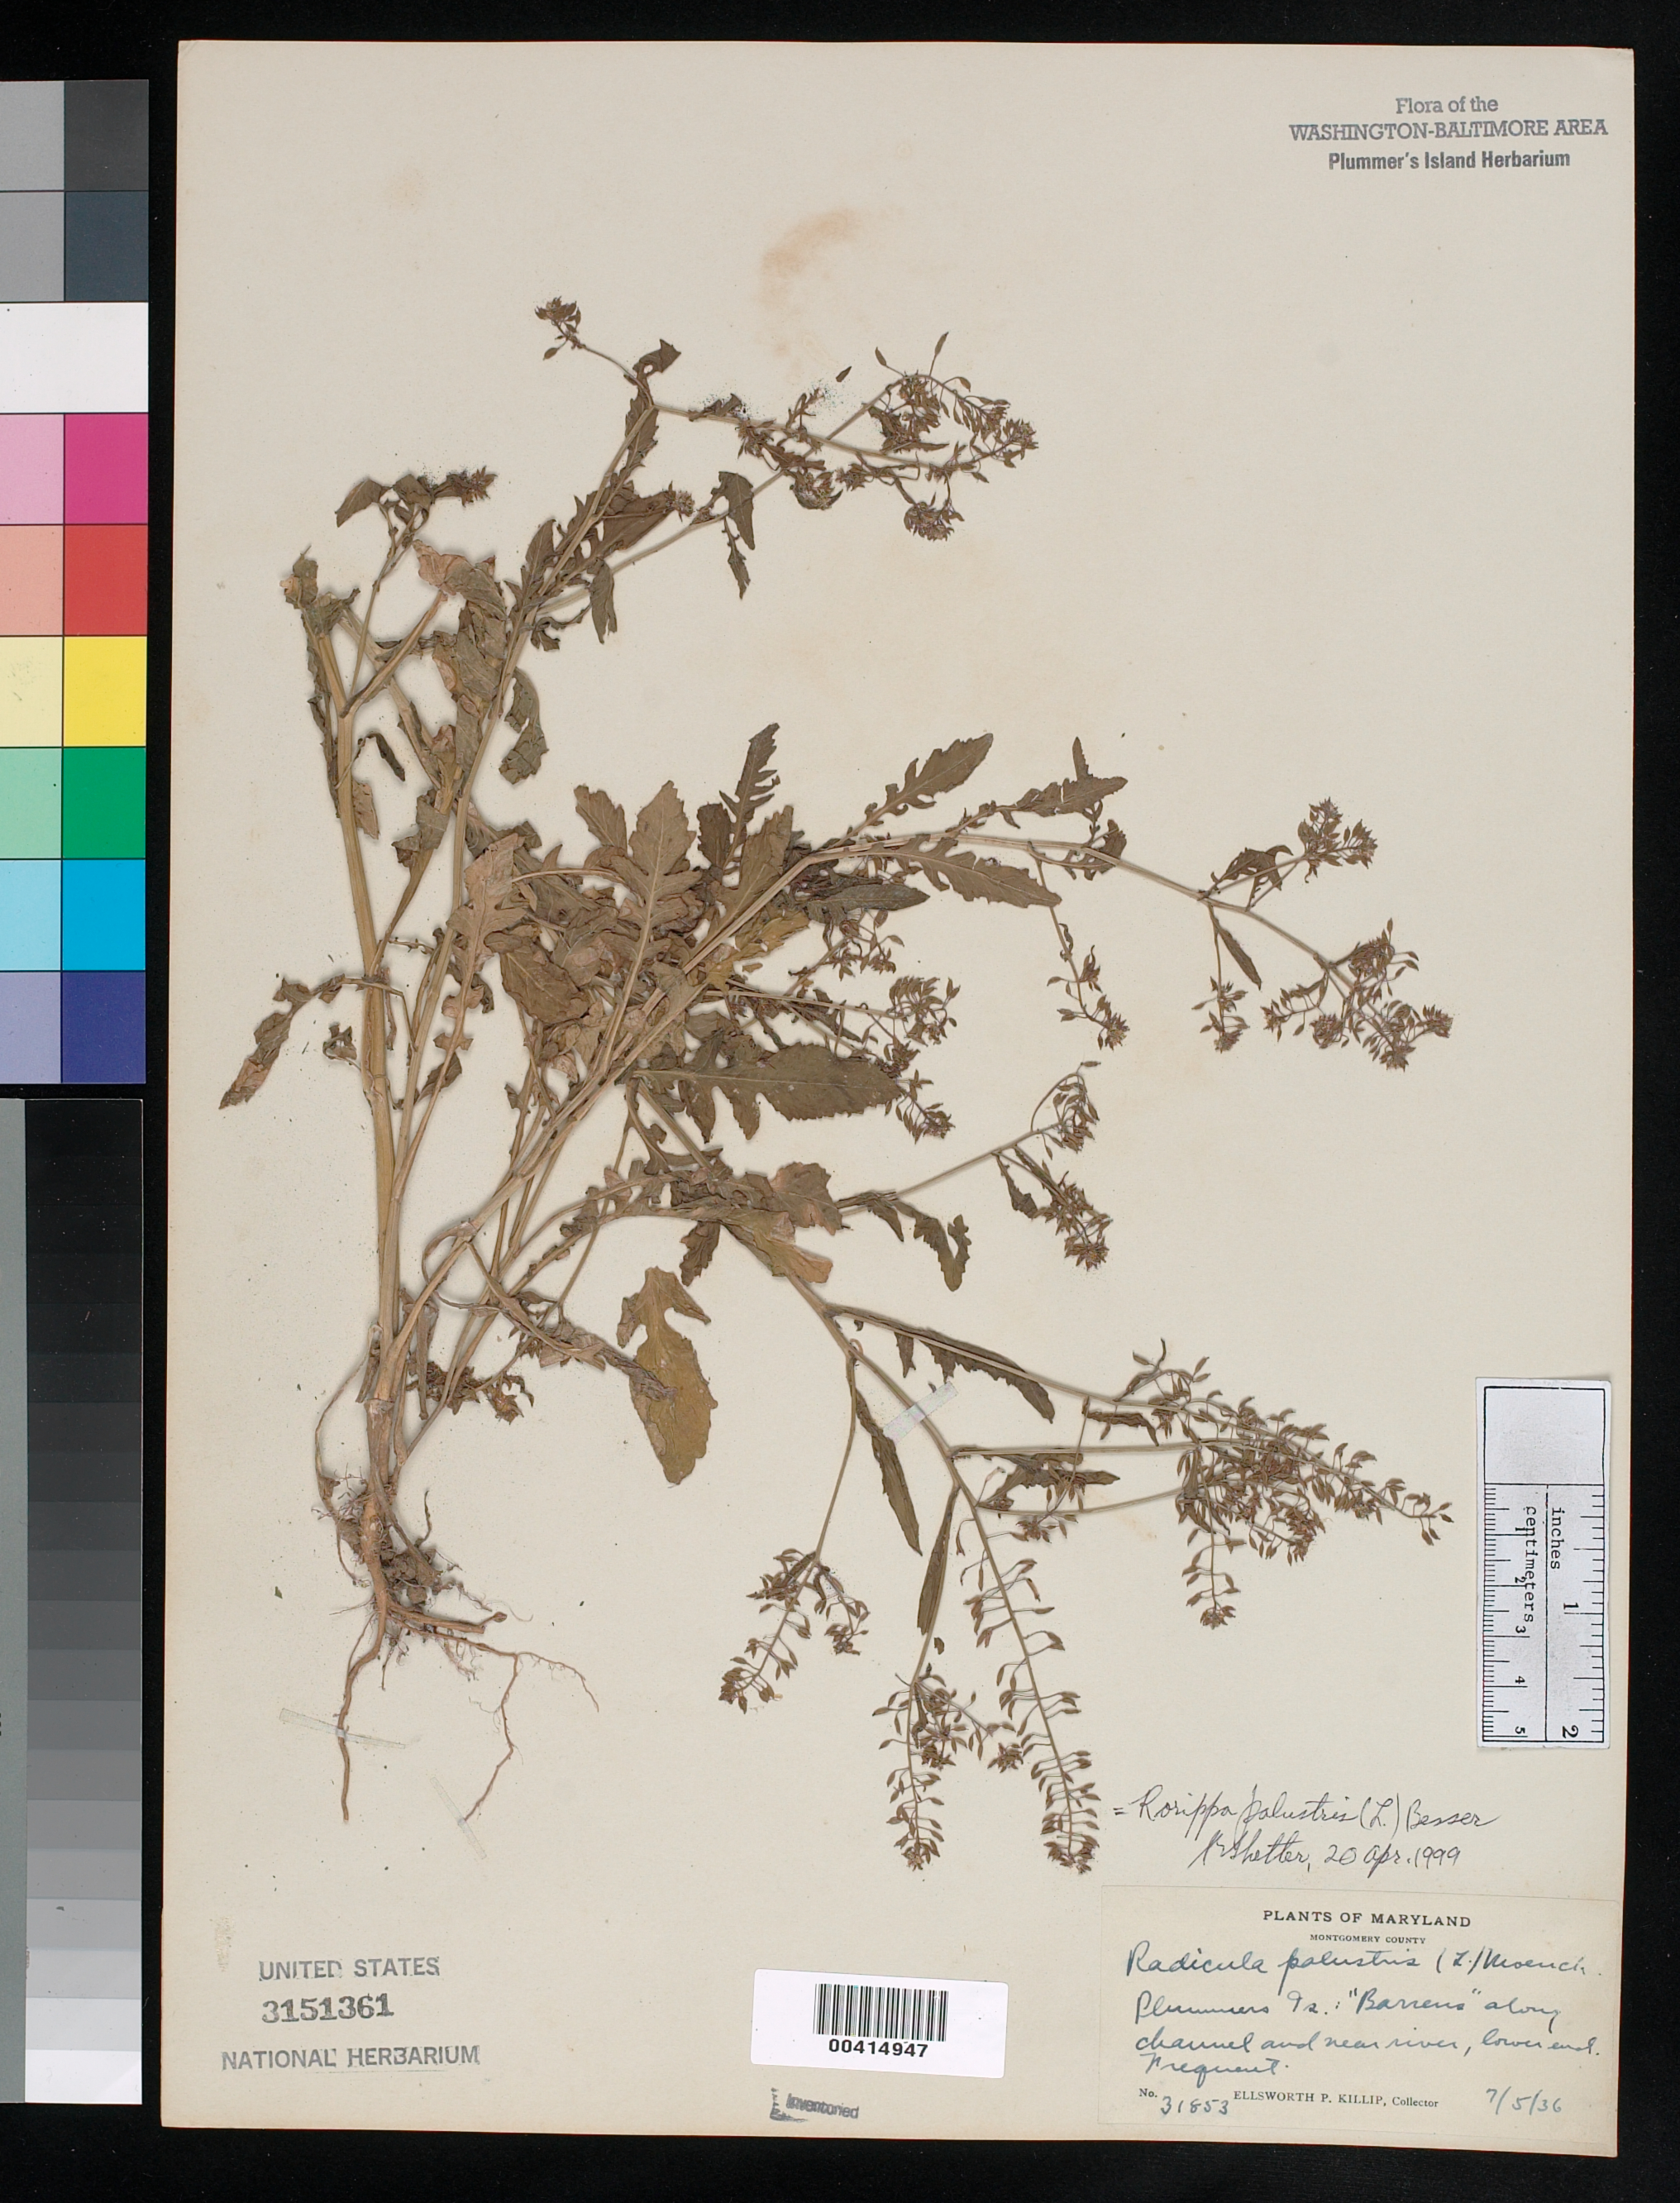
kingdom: Plantae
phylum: Tracheophyta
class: Magnoliopsida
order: Brassicales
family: Brassicaceae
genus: Rorippa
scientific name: Rorippa palustris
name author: (L.) Besser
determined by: Shetler, Stanwyn G., (US), NMNH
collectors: E. P. Killip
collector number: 31853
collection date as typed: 05 Jul 1936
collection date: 1936-07-05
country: United States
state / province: Maryland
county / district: Montgomery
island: Plummers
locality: Plummer's Island; "barrens" along channel and near river, lower end C. & O. Canal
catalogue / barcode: US 3151361